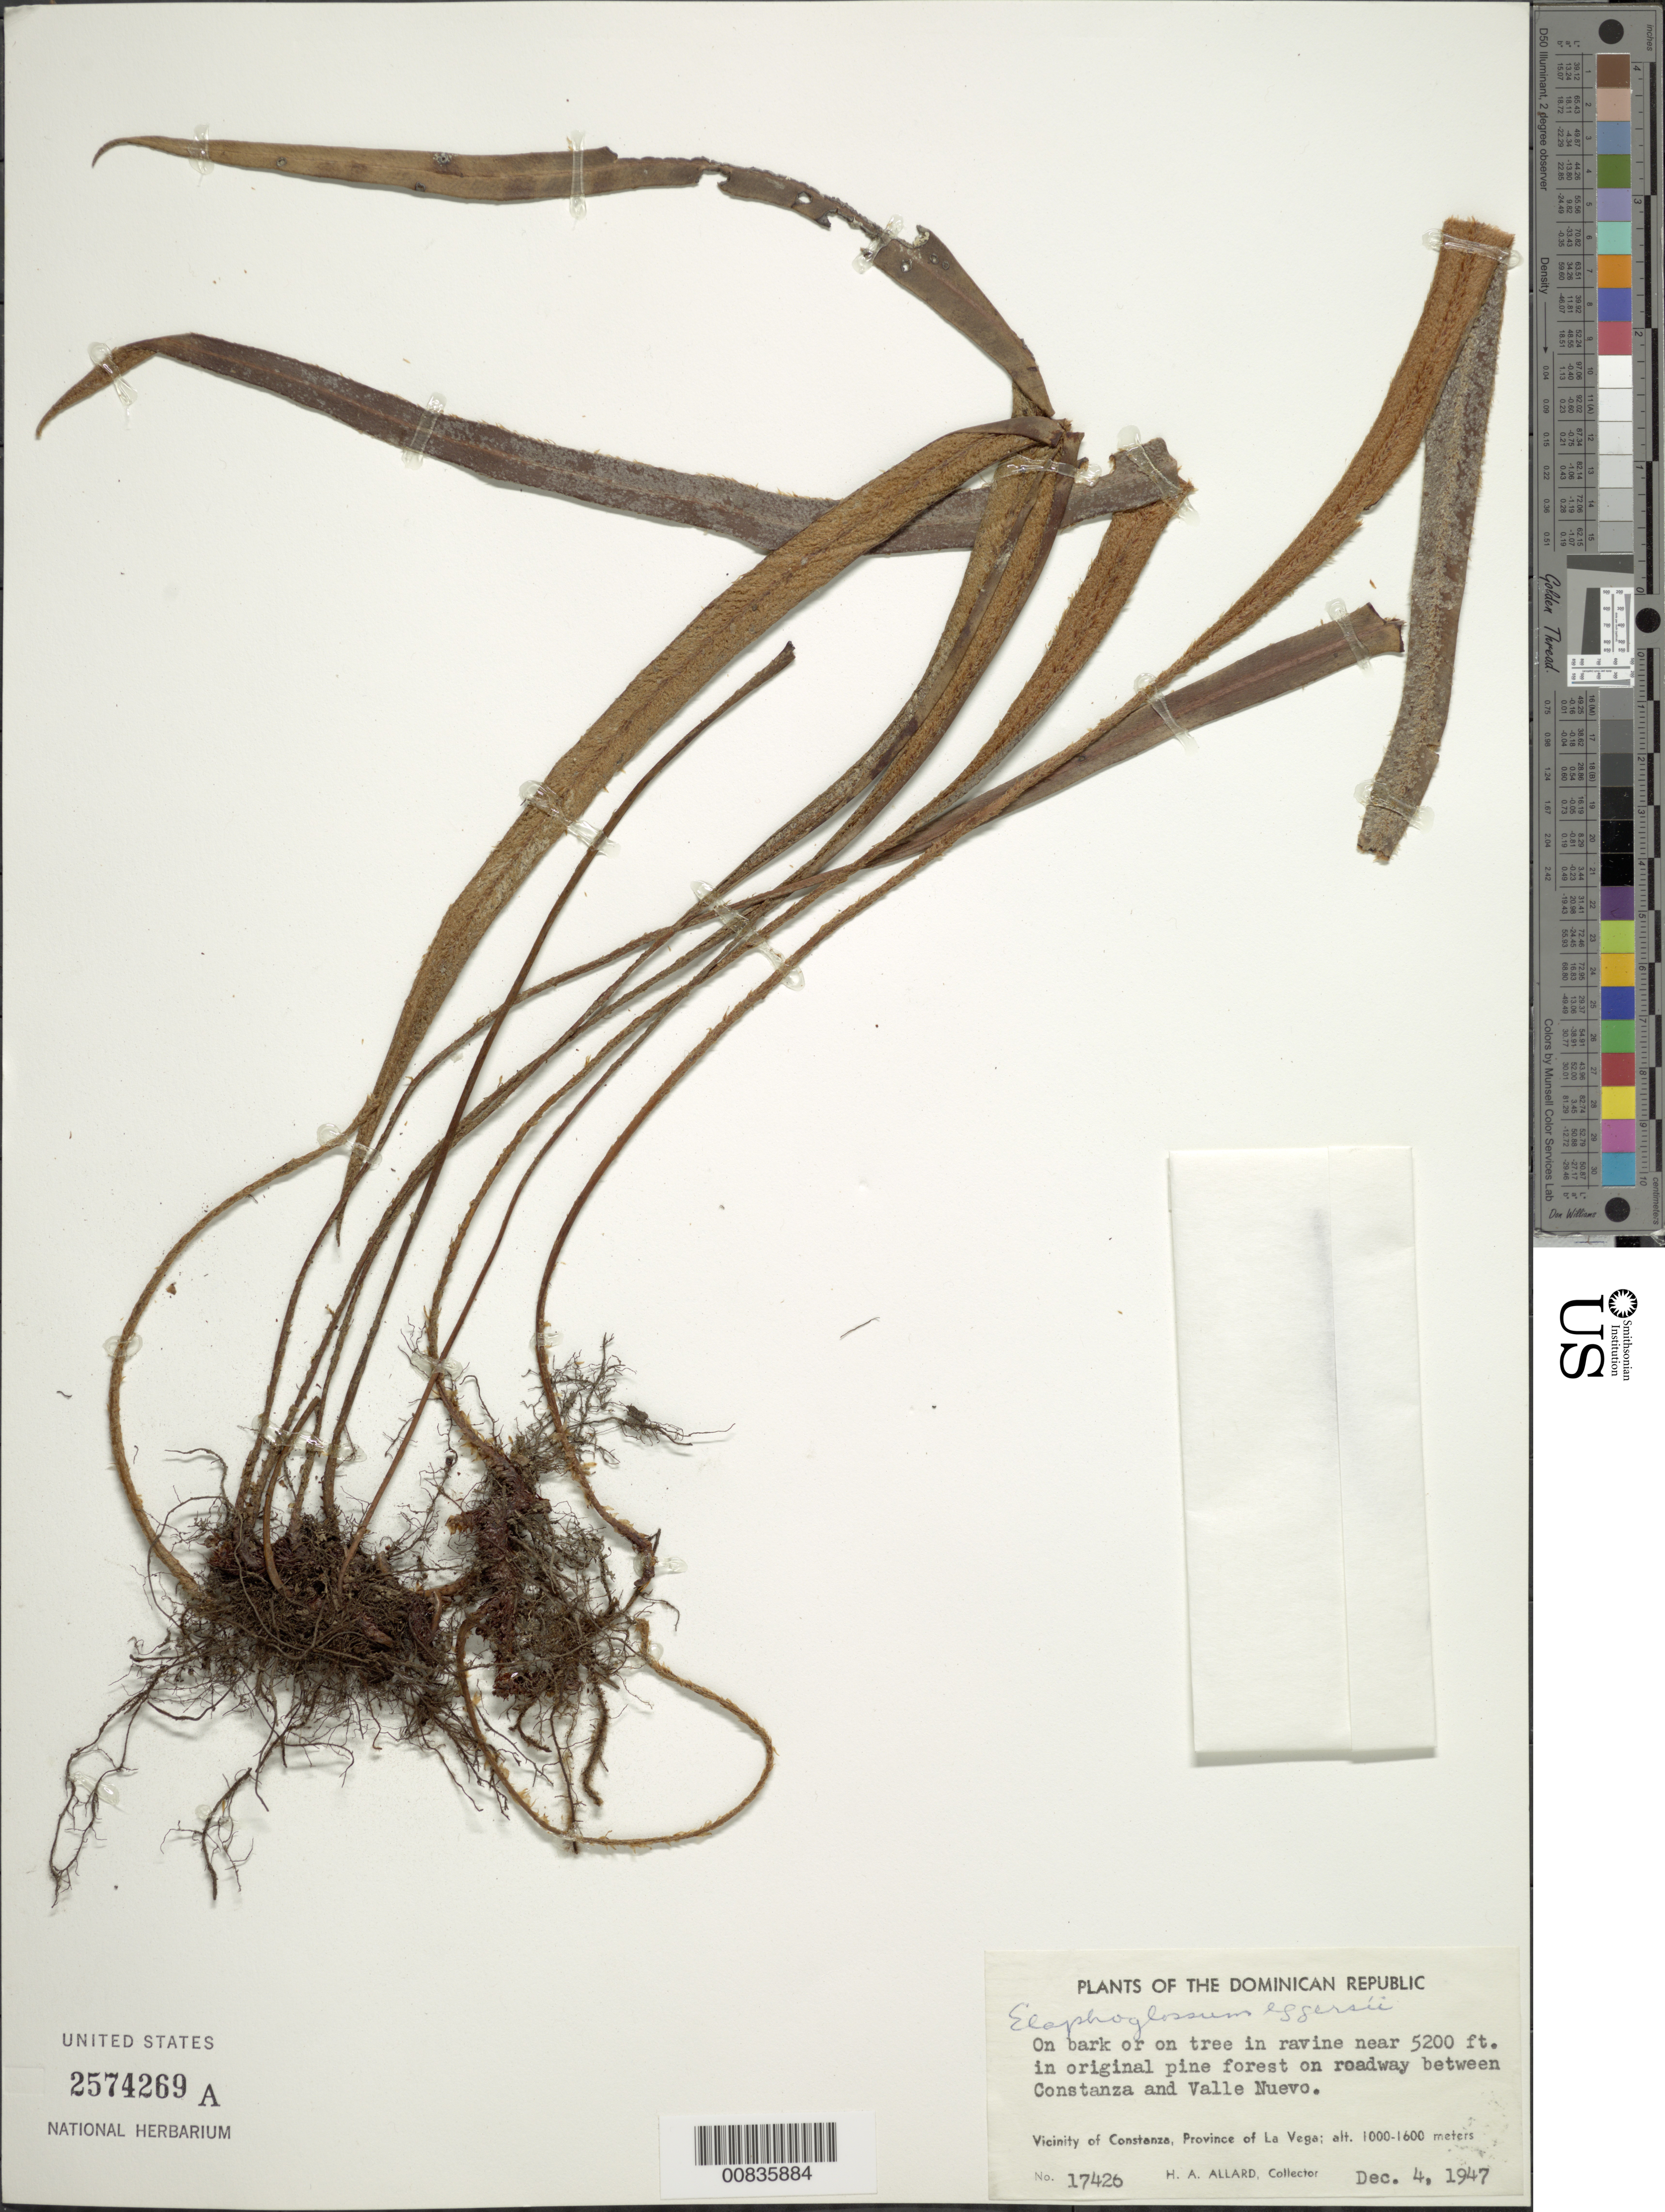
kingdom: Plantae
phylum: Tracheophyta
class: Polypodiopsida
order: Polypodiales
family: Dryopteridaceae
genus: Elaphoglossum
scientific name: Elaphoglossum eggersii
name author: (Baker) Christ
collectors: H. A. Allard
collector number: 17426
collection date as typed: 04 Dec 1947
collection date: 1947-12-04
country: Dominican Republic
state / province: La Vega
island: Hispaniola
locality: Constanza to Valle Nuevo road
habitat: On bark or in tree in ravine, original pine forest on roadway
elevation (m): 1585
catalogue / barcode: US 2574269A